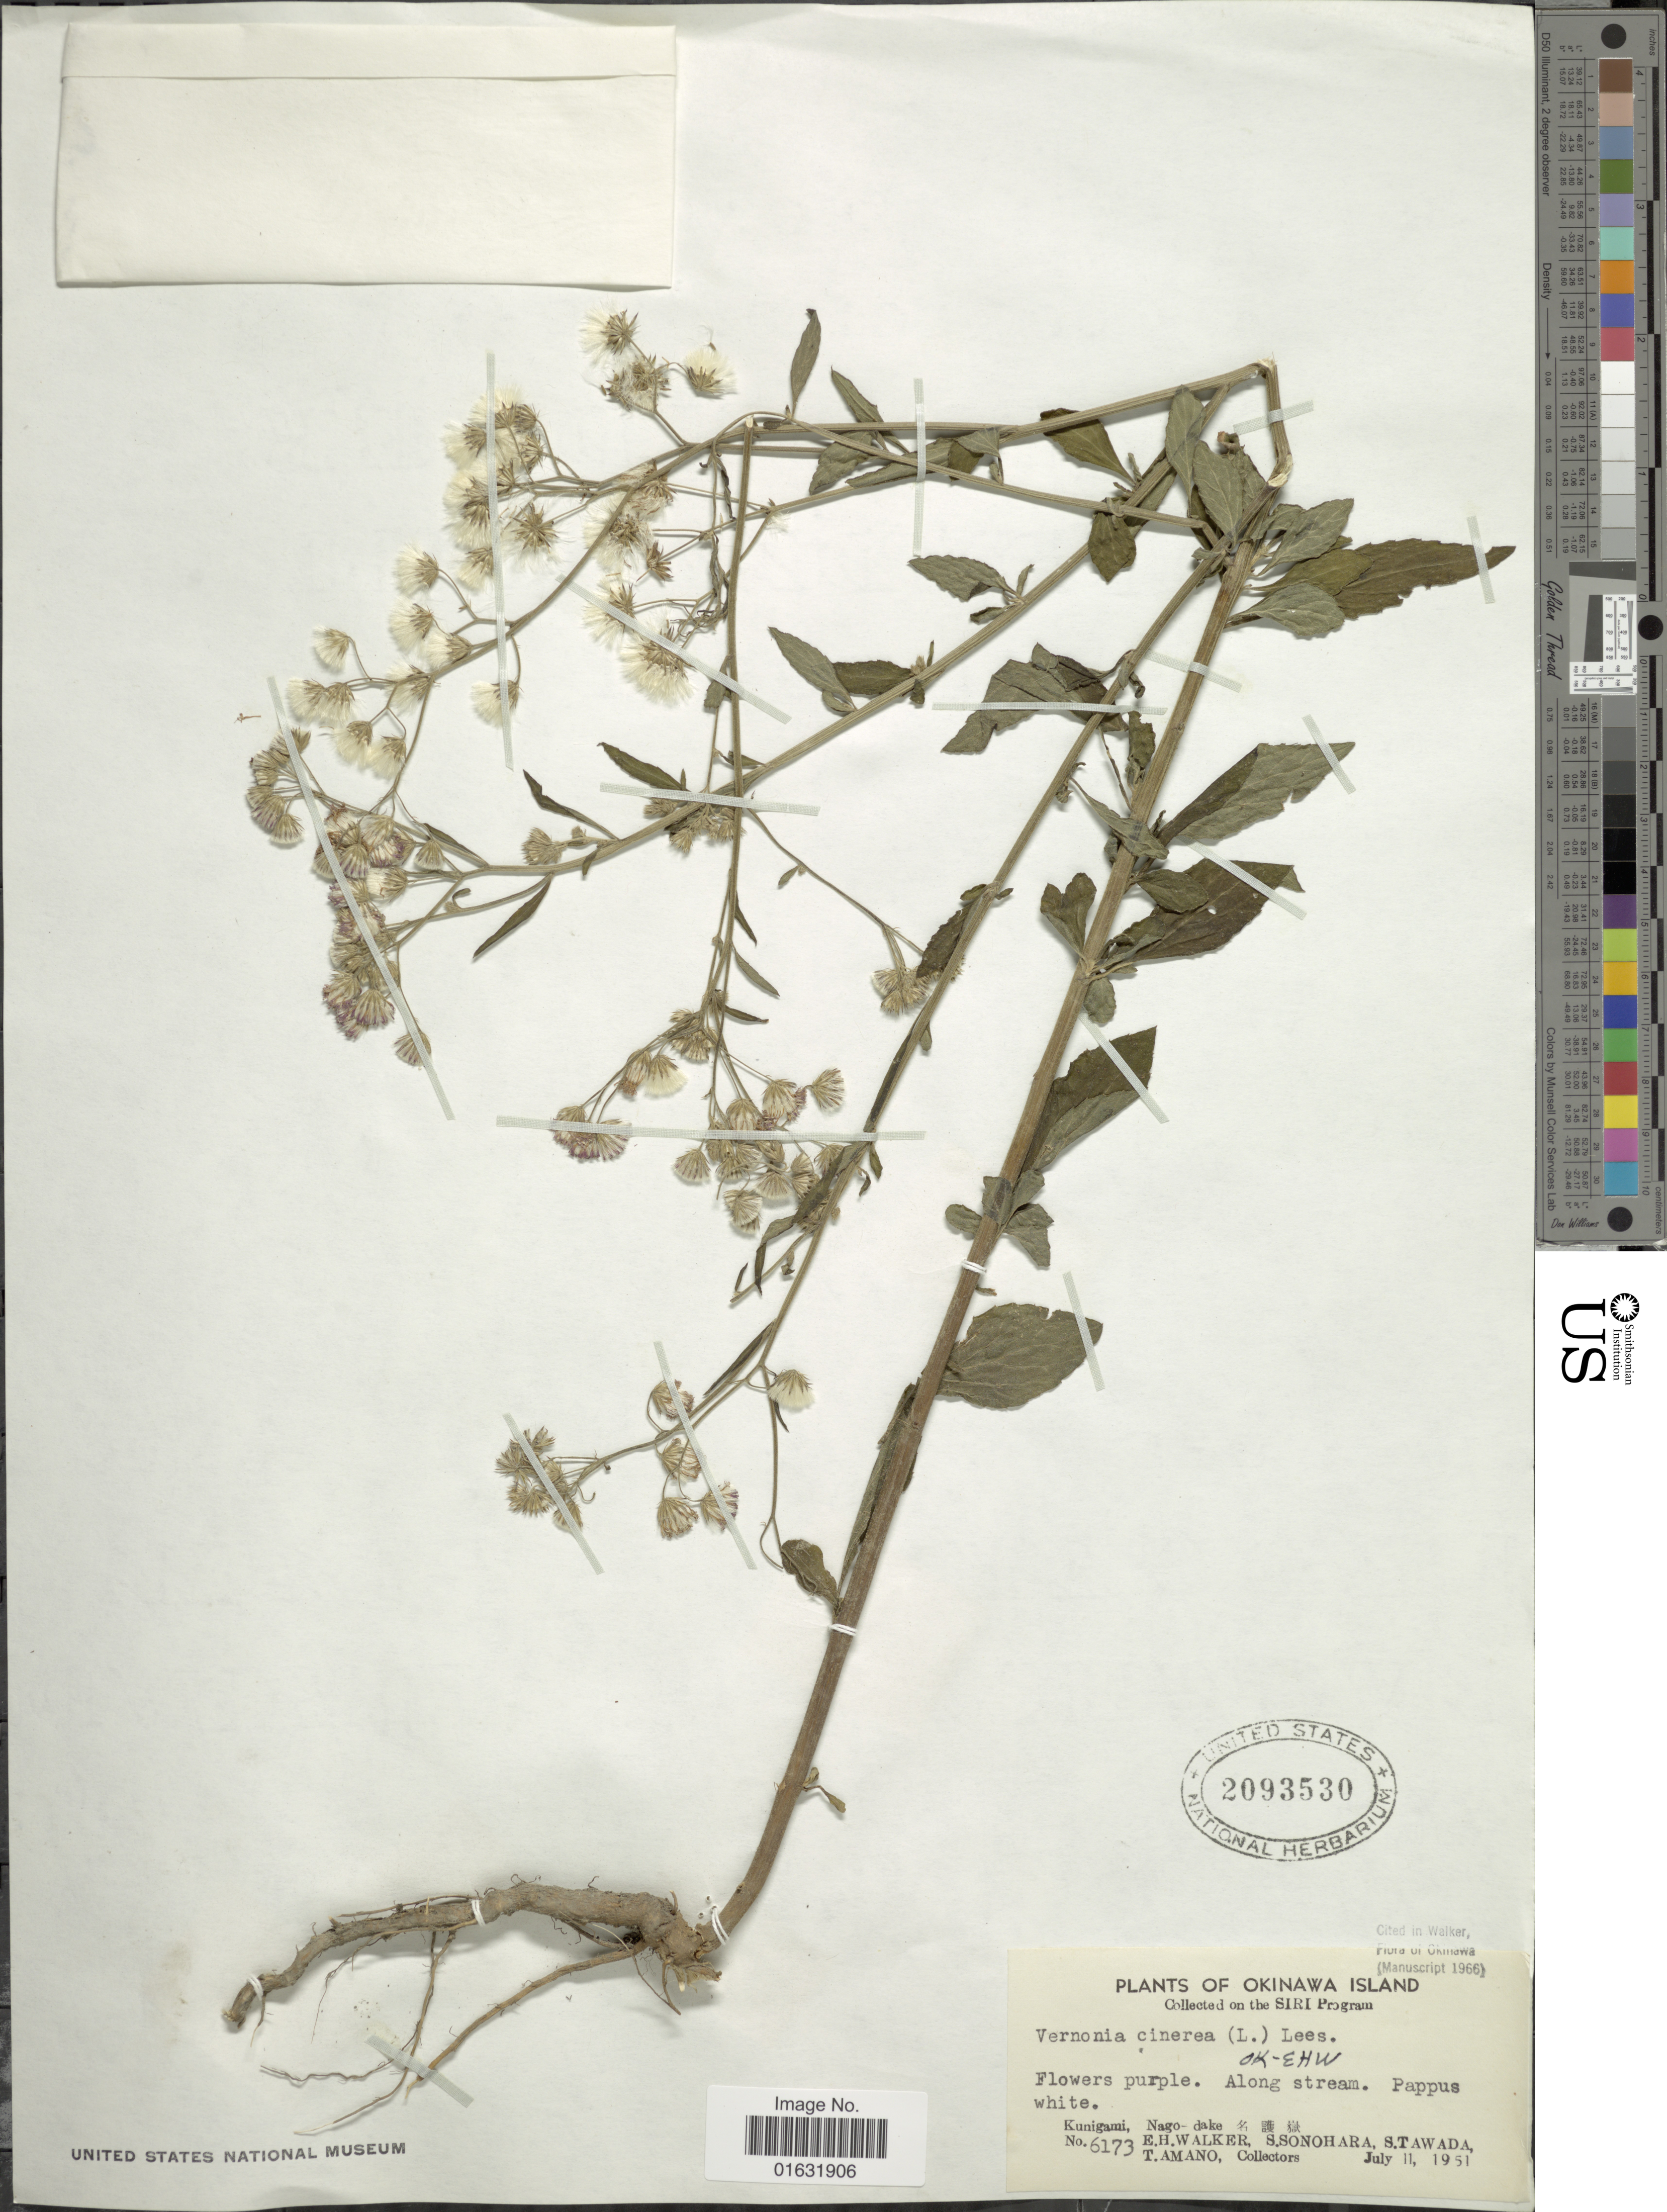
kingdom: Plantae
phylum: Tracheophyta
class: Magnoliopsida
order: Asterales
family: Asteraceae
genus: Cyanthillium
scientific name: Cyanthillium cinereum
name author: (L.) H. Rob.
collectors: E. H. Walker, S. Sonohara, S. Tawada & T. Amano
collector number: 6173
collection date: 1951-07-11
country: Japan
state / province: Okinawa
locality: Kunigami, Nago-dake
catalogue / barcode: US 2093530